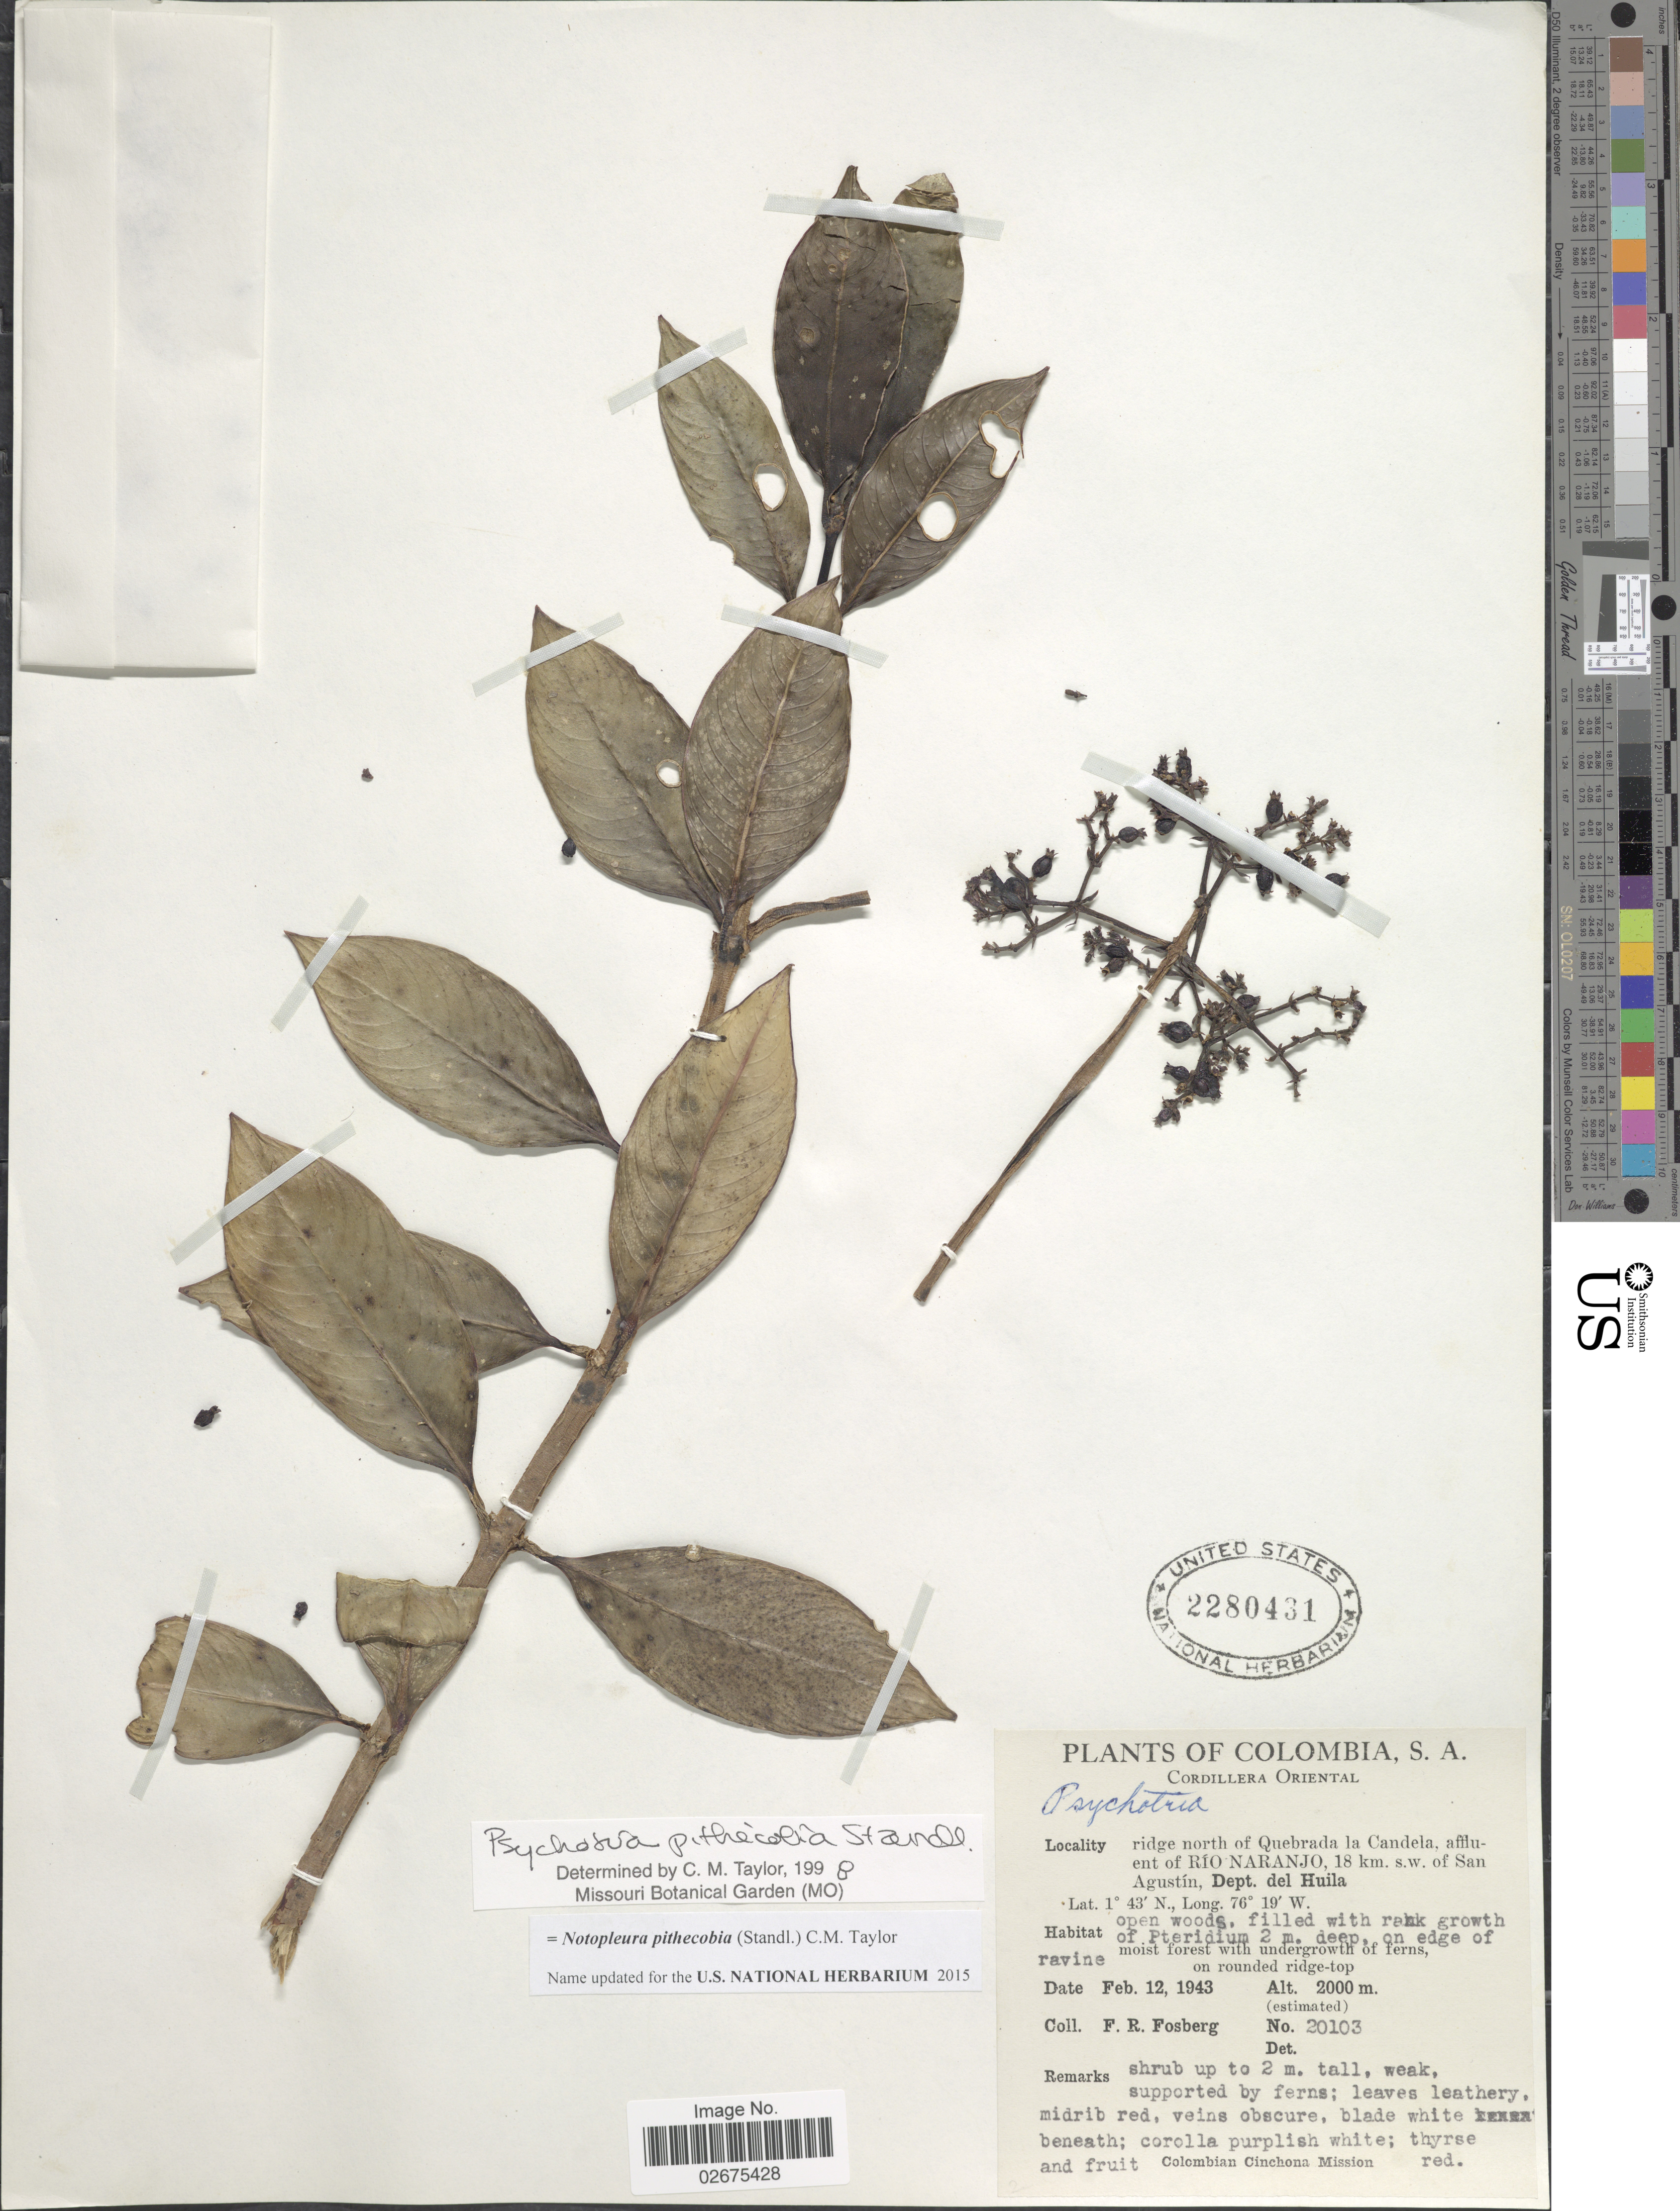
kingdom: Plantae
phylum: Tracheophyta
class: Magnoliopsida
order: Gentianales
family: Rubiaceae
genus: Notopleura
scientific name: Notopleura pithecobia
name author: (Standl.) C.M. Taylor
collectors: F. R. Fosberg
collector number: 20103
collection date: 1943-02-12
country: Colombia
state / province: Huila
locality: S.A. Cordillera Oriental. Ridge north of Quebrada la candela, affluent of Rio Naranjo, 18 km. s.w. of San Agustin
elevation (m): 2000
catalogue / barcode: US 2280431